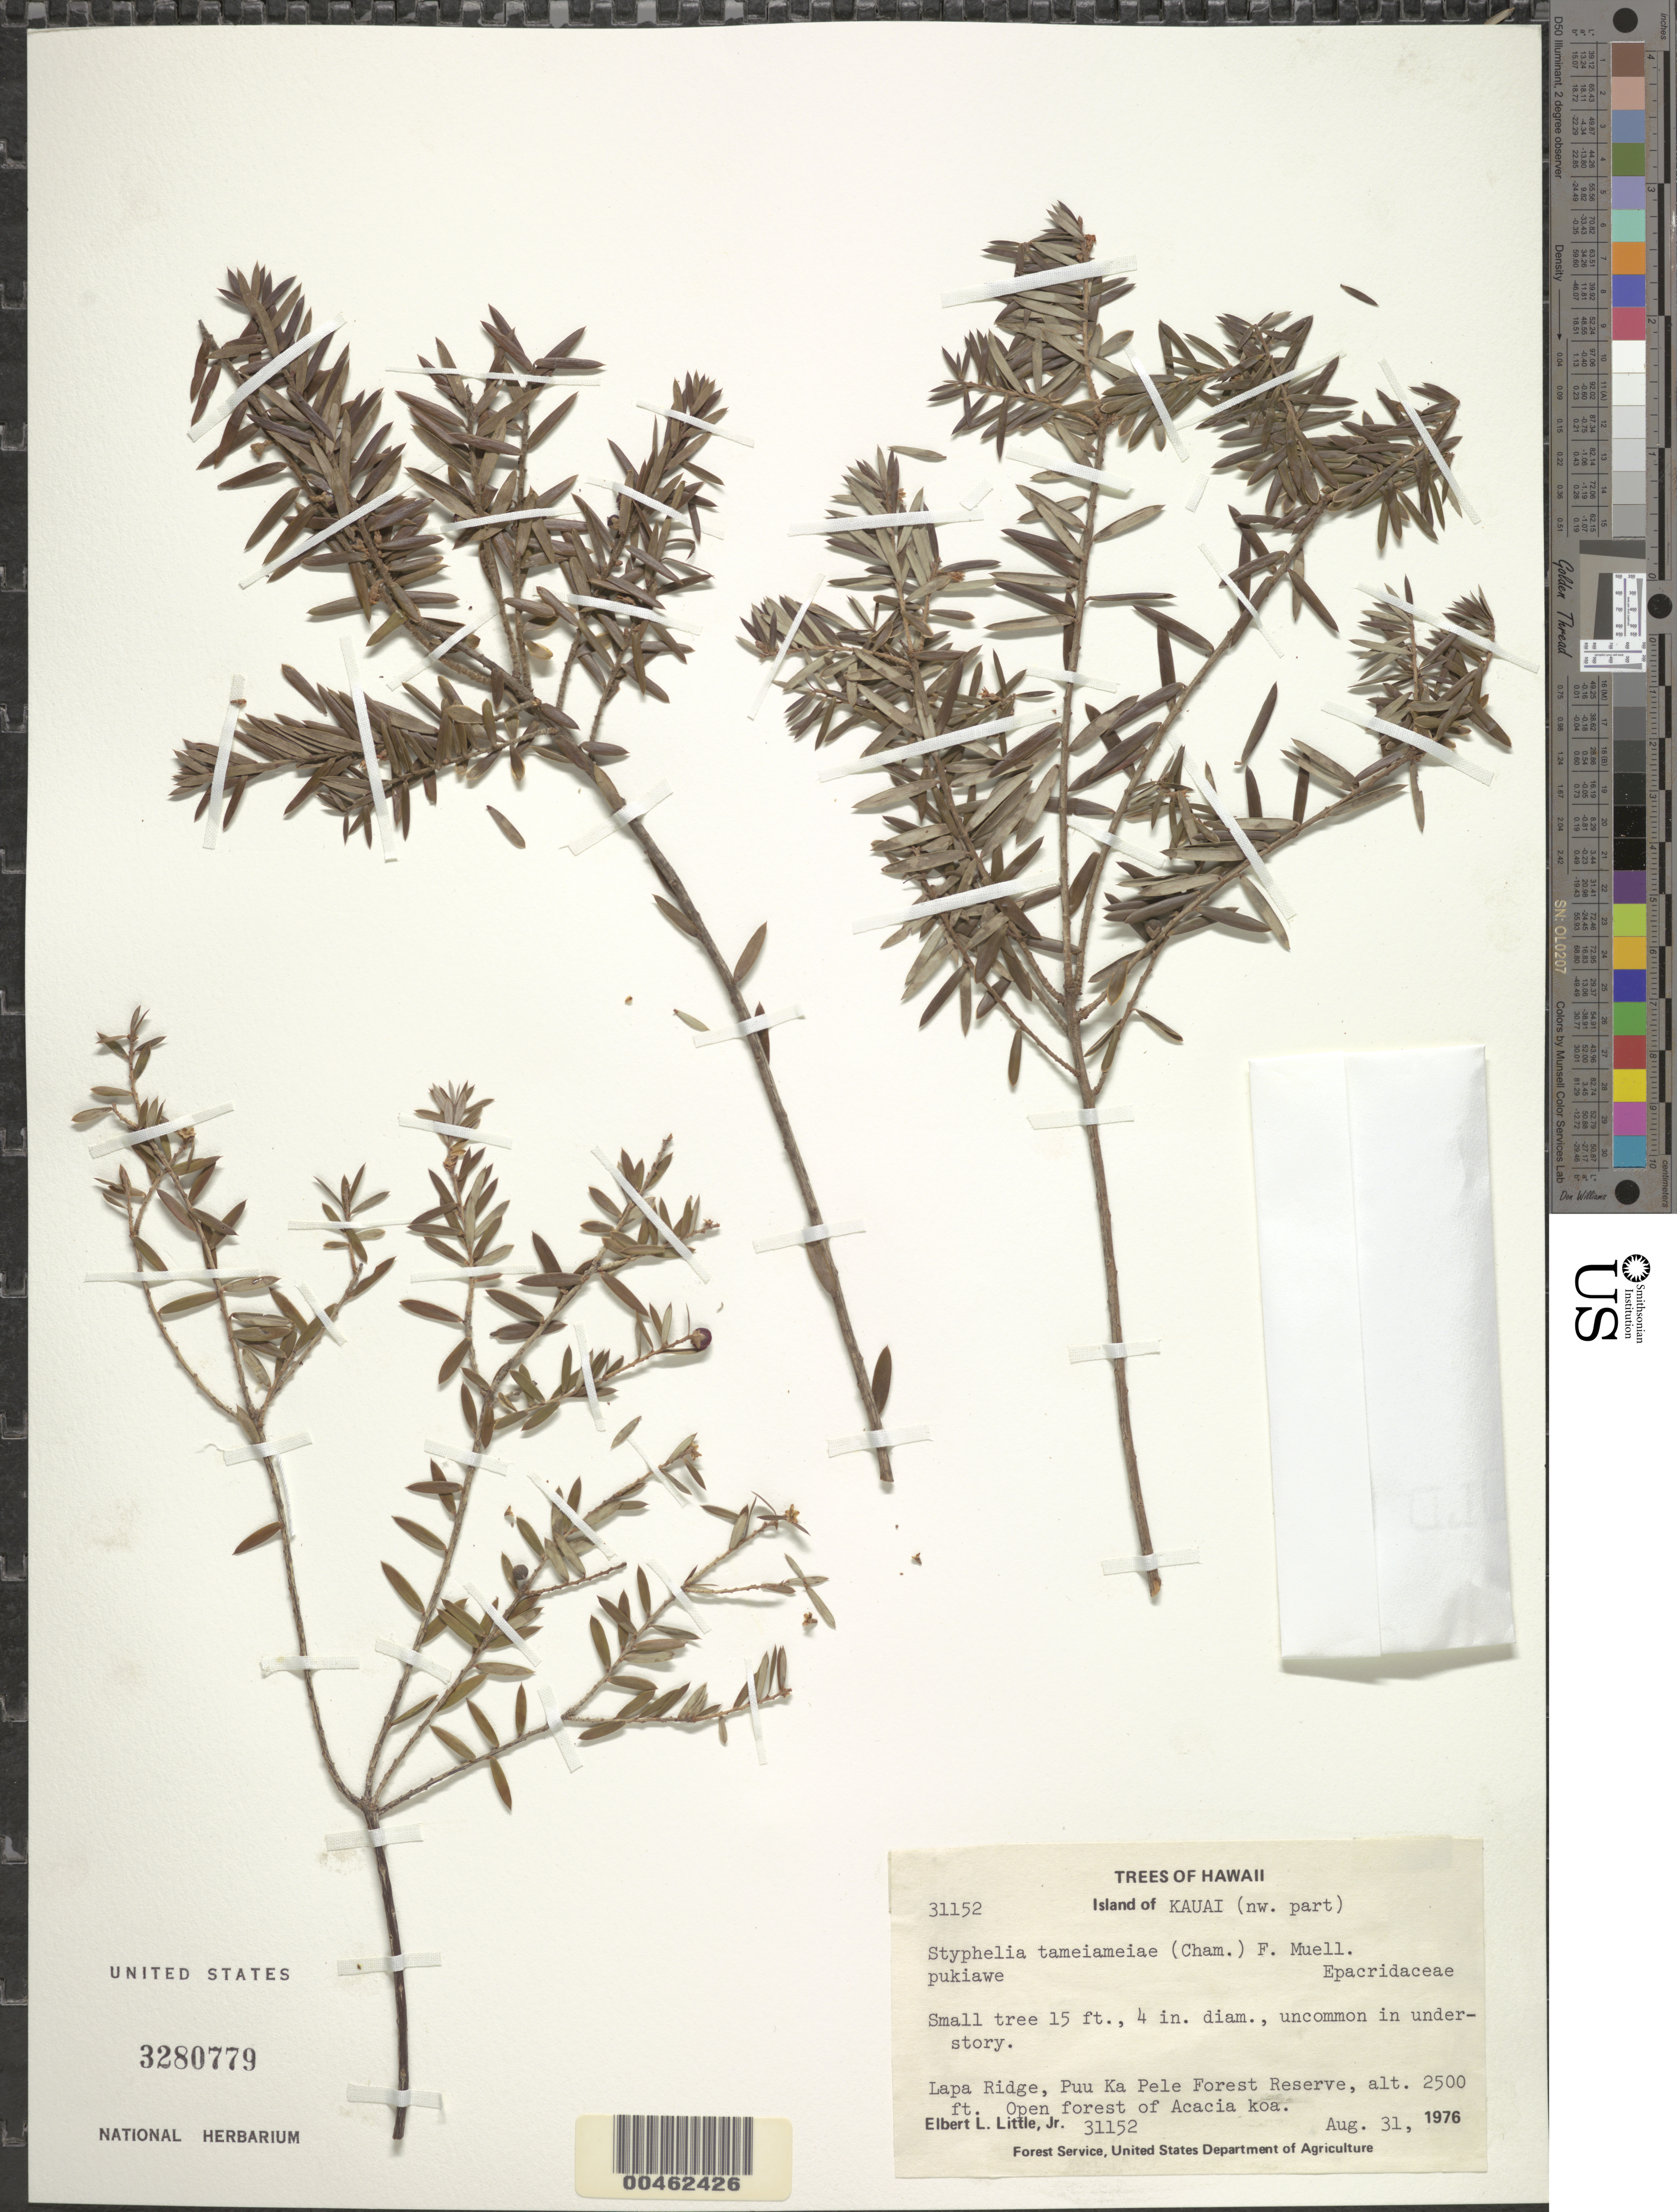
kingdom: Plantae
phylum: Tracheophyta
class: Magnoliopsida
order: Ericales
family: Ericaceae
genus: Leptecophylla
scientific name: Leptecophylla tameiameiae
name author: (Cham. & Schltdl.) C.M. Weiller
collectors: E. L. Little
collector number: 31152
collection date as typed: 31 Aug 1976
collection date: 1976-08-31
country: United States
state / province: Hawaii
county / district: Honolulu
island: Kaua'i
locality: NW part of Kauai, Lapa Ridge, Puu Ka Pele Forest Reserve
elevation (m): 762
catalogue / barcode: US 3280779